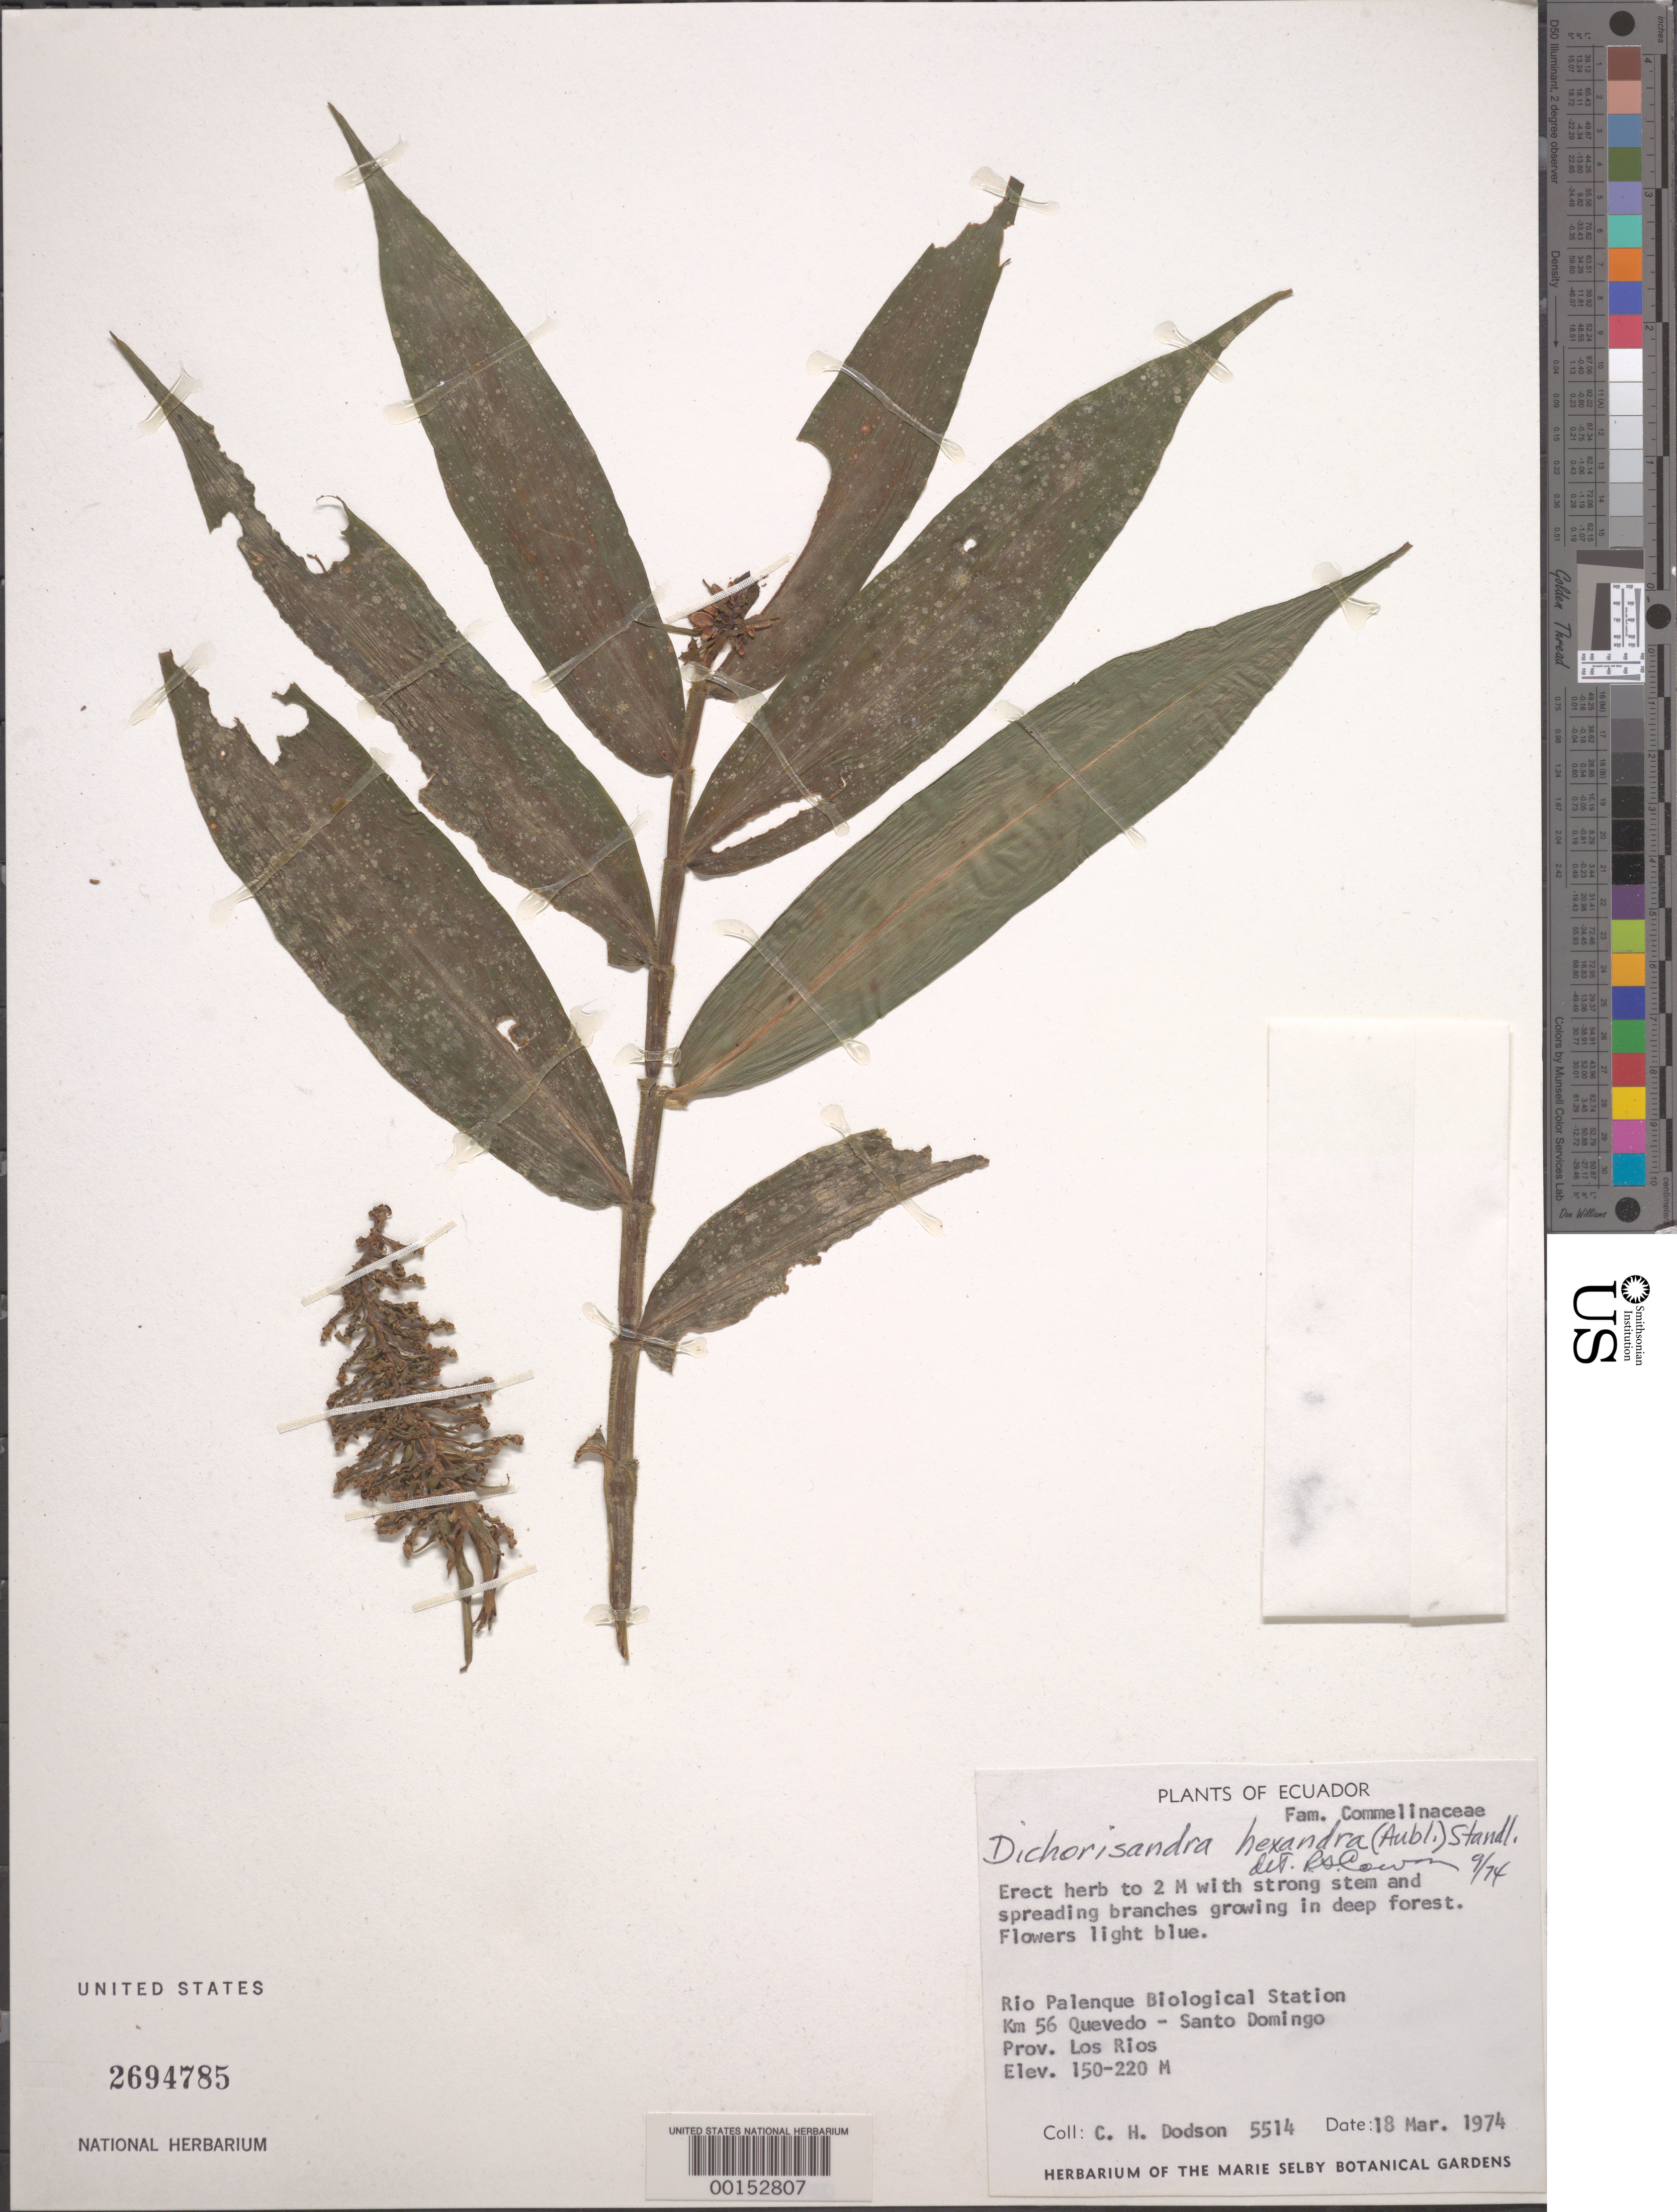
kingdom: Plantae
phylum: Tracheophyta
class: Liliopsida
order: Commelinales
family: Commelinaceae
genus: Dichorisandra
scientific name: Dichorisandra ulei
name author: J.F. Macbr.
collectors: C. H. Dodson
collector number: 5514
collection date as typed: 18 Mar 1974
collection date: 1974-03-18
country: Ecuador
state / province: Los Ríos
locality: Rio palenque Biological station, km 56 quevado-Santo Domingo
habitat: Deep forest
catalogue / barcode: US 2694785